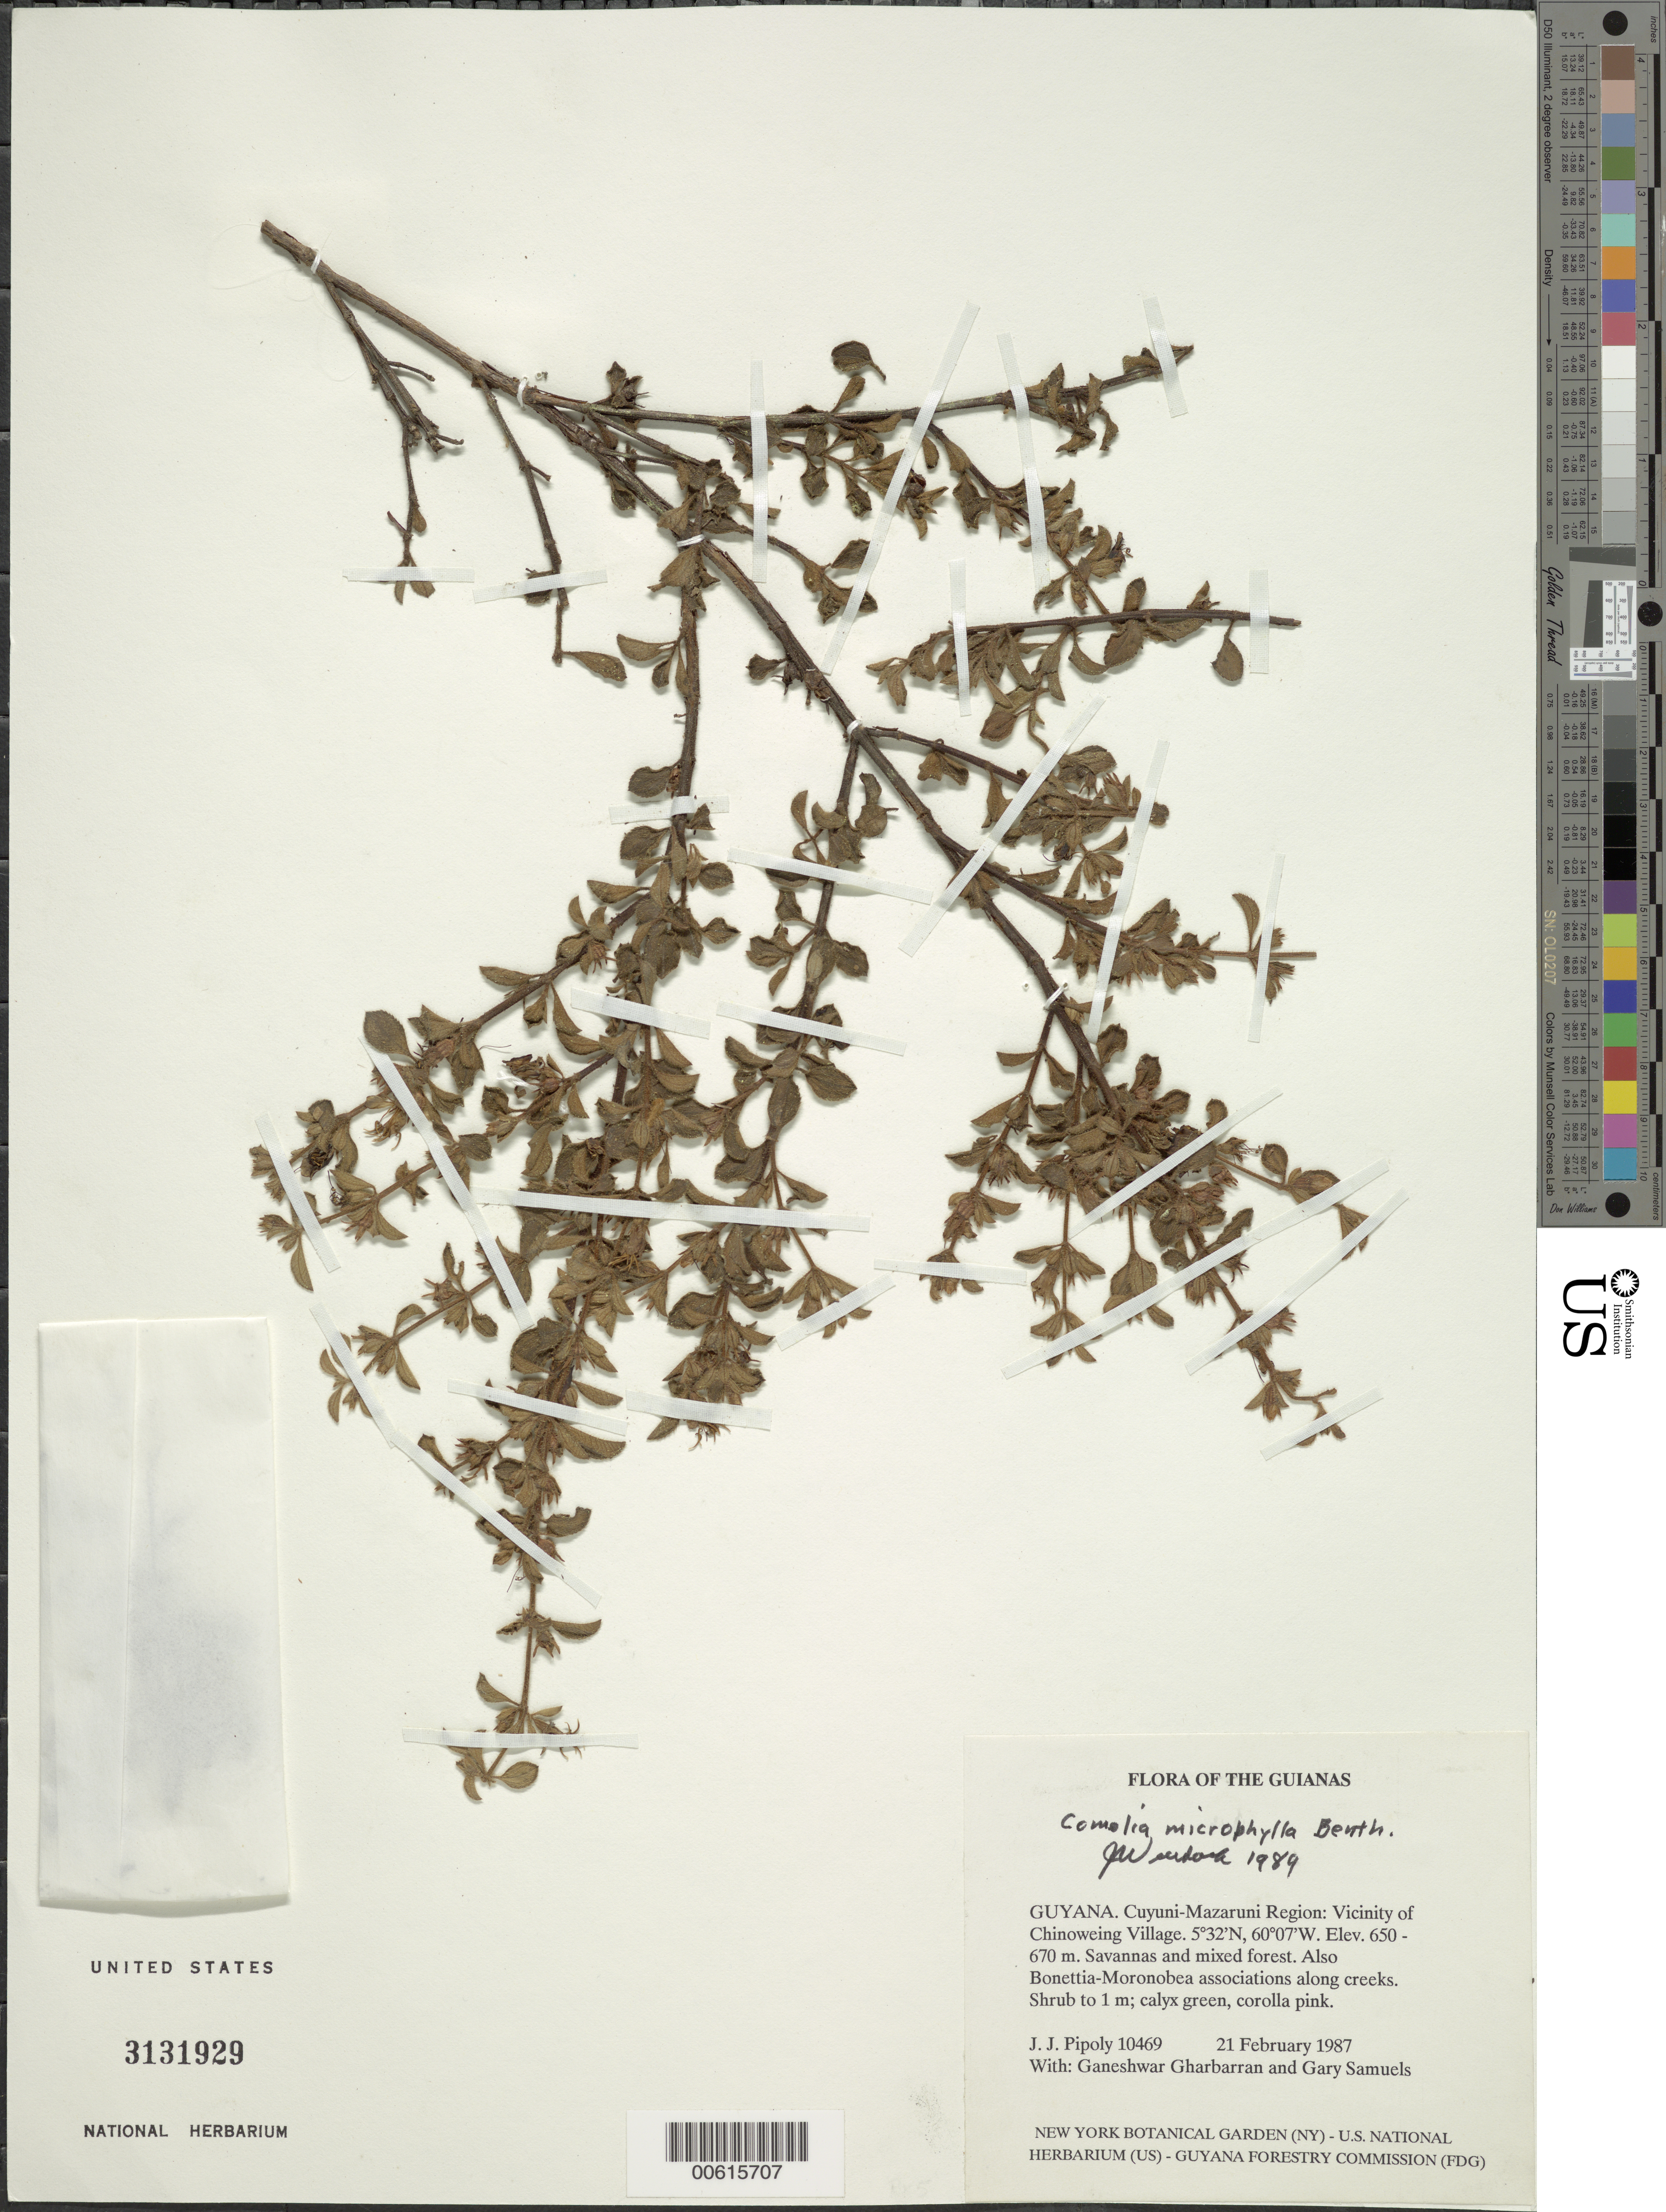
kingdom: Plantae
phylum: Tracheophyta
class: Magnoliopsida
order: Myrtales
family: Melastomataceae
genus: Comolia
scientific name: Comolia microphylla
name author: Benth.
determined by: Wurdack, John J., (US), US (UNITED STATES)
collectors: J. J. Pipoly, G. Gharbarran & G. Samuels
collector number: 10469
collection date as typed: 21 February 1987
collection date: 1987-02-21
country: Guyana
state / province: Cuyuni-Mazaruni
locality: Vicinity of Chinoweing Village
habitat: Savannas and mixed forest. Also Bonnetia-Moronobea associations along creeks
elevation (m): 650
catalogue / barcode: US 3131929